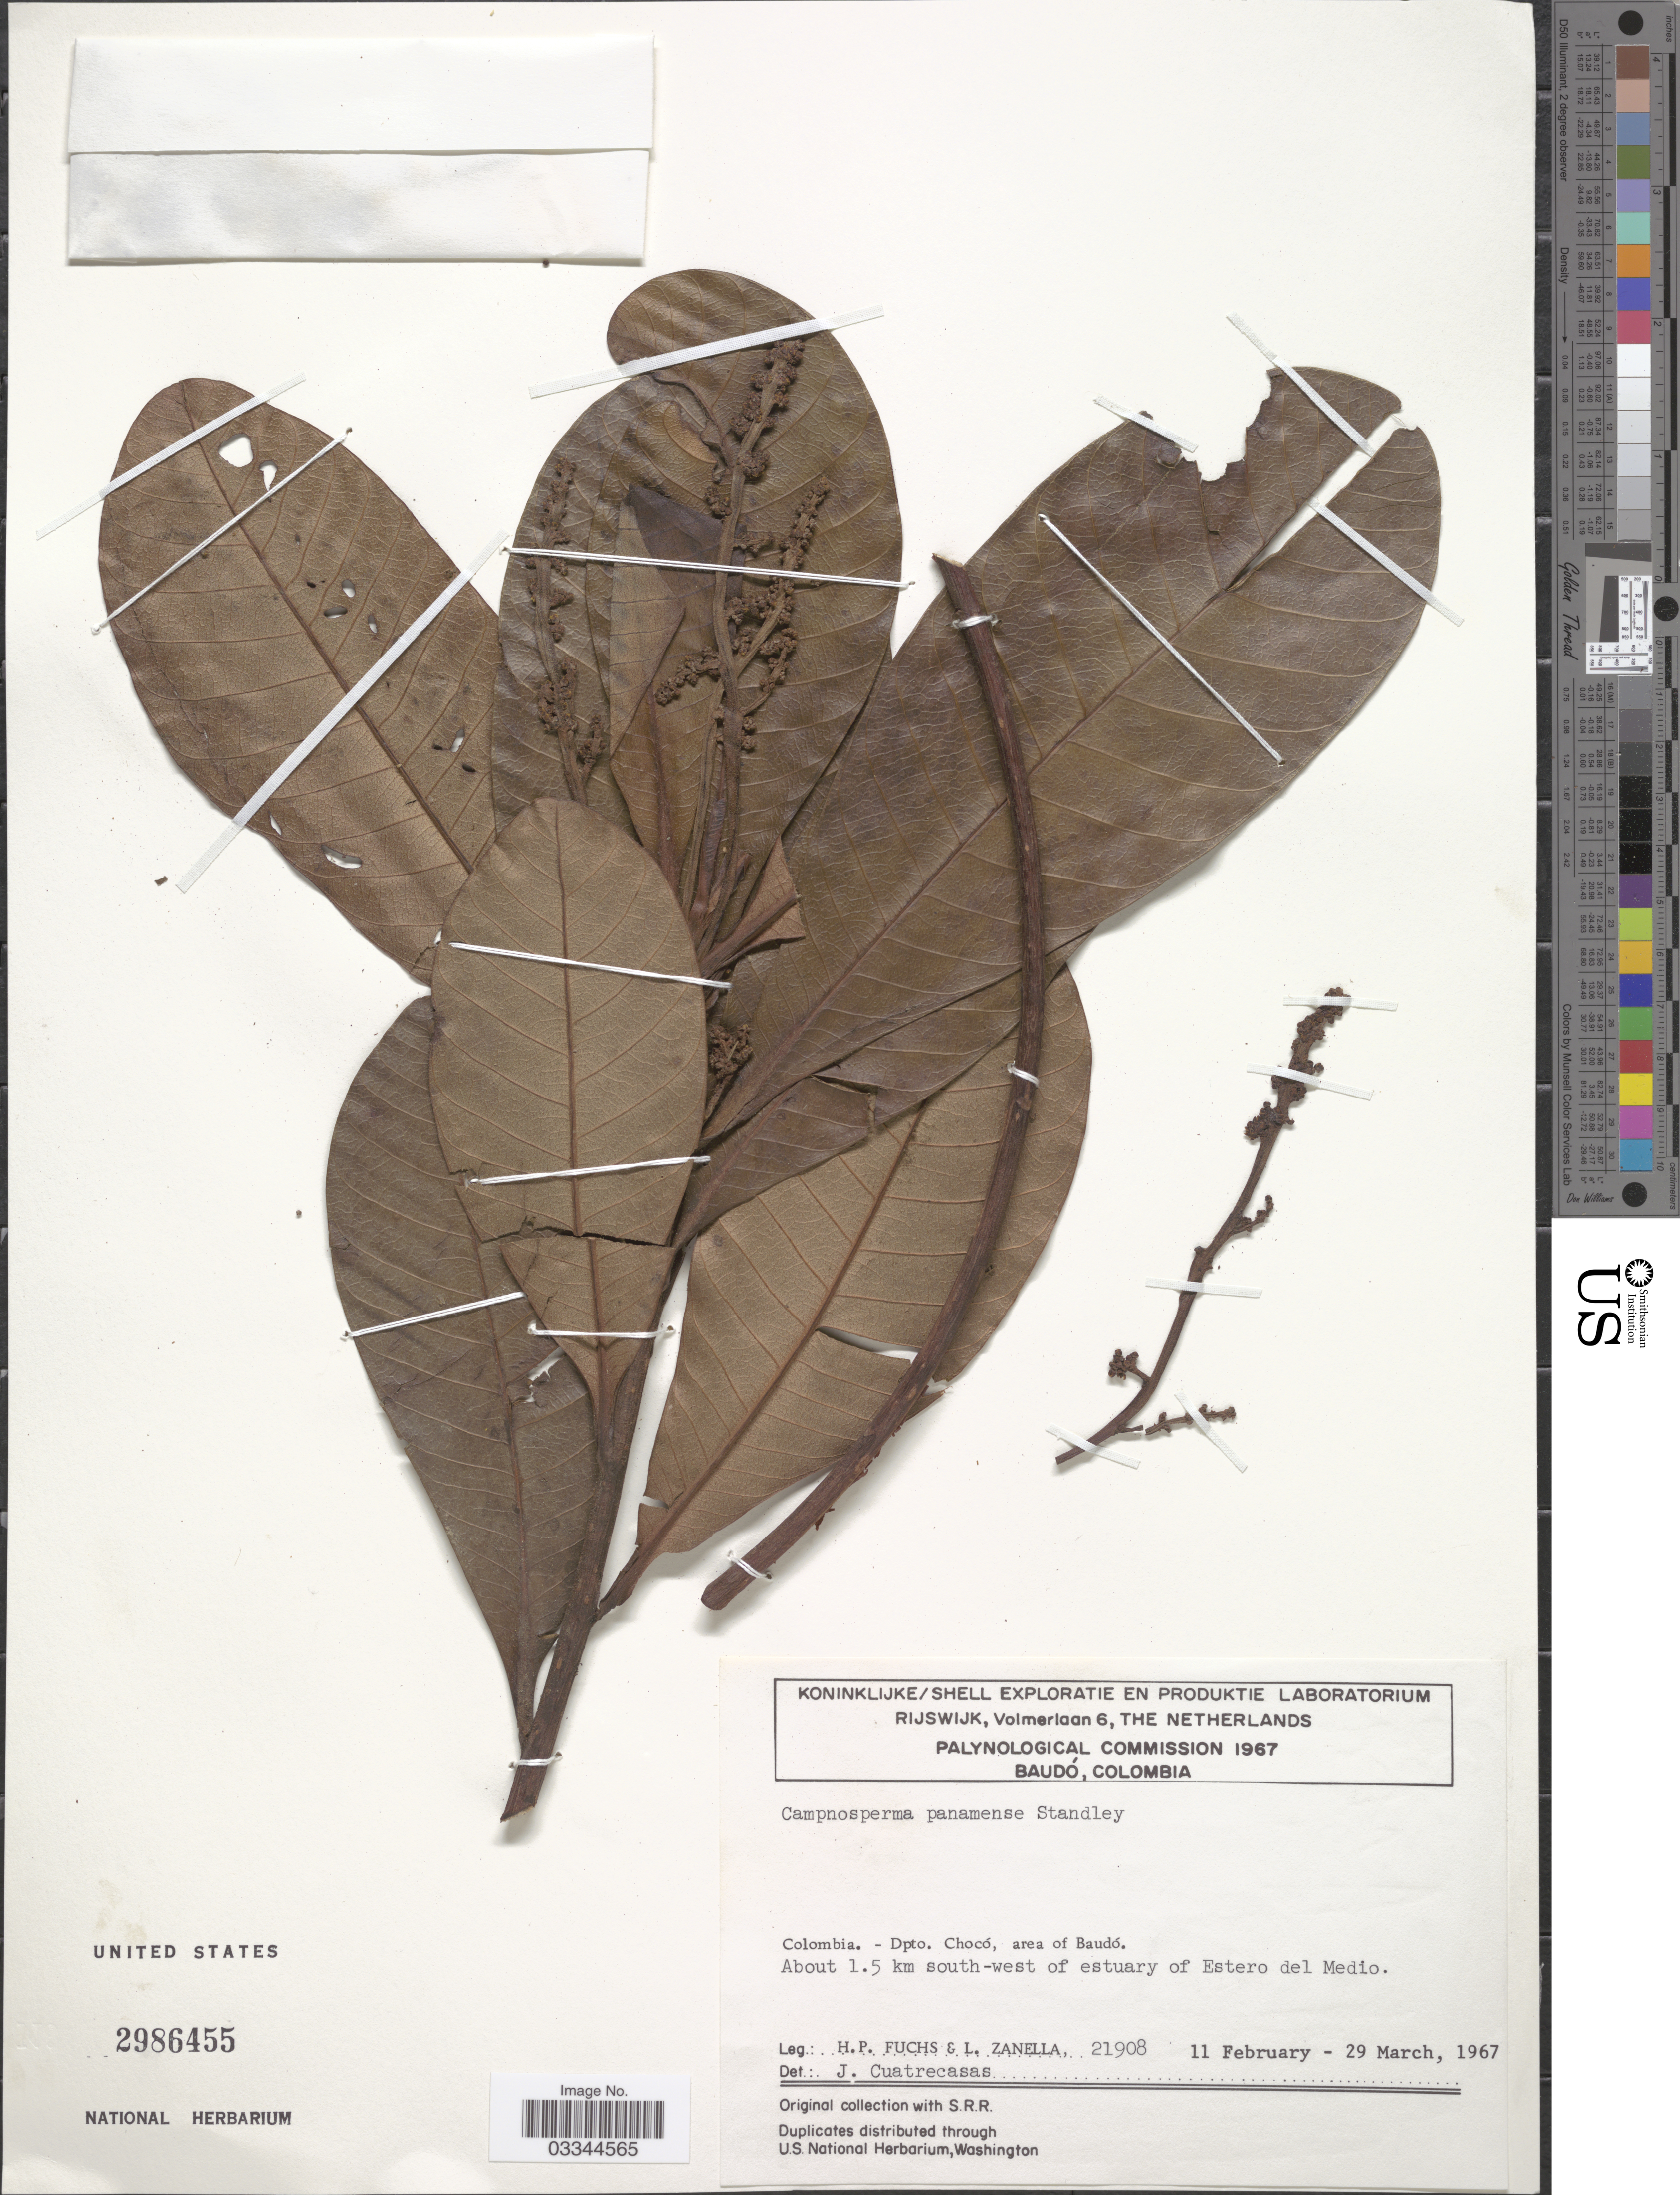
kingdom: Plantae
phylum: Tracheophyta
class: Magnoliopsida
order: Sapindales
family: Anacardiaceae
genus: Campnosperma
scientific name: Campnosperma panamense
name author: Standl.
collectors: H. P. Fuchs & L. Zanella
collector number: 21908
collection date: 1967-02-11/1967-03-29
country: Colombia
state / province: Chocó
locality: Dpto. Chocó, area of Baudó. About 1.5 km south-west of estuary of Estero del Medio.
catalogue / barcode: US 2986455